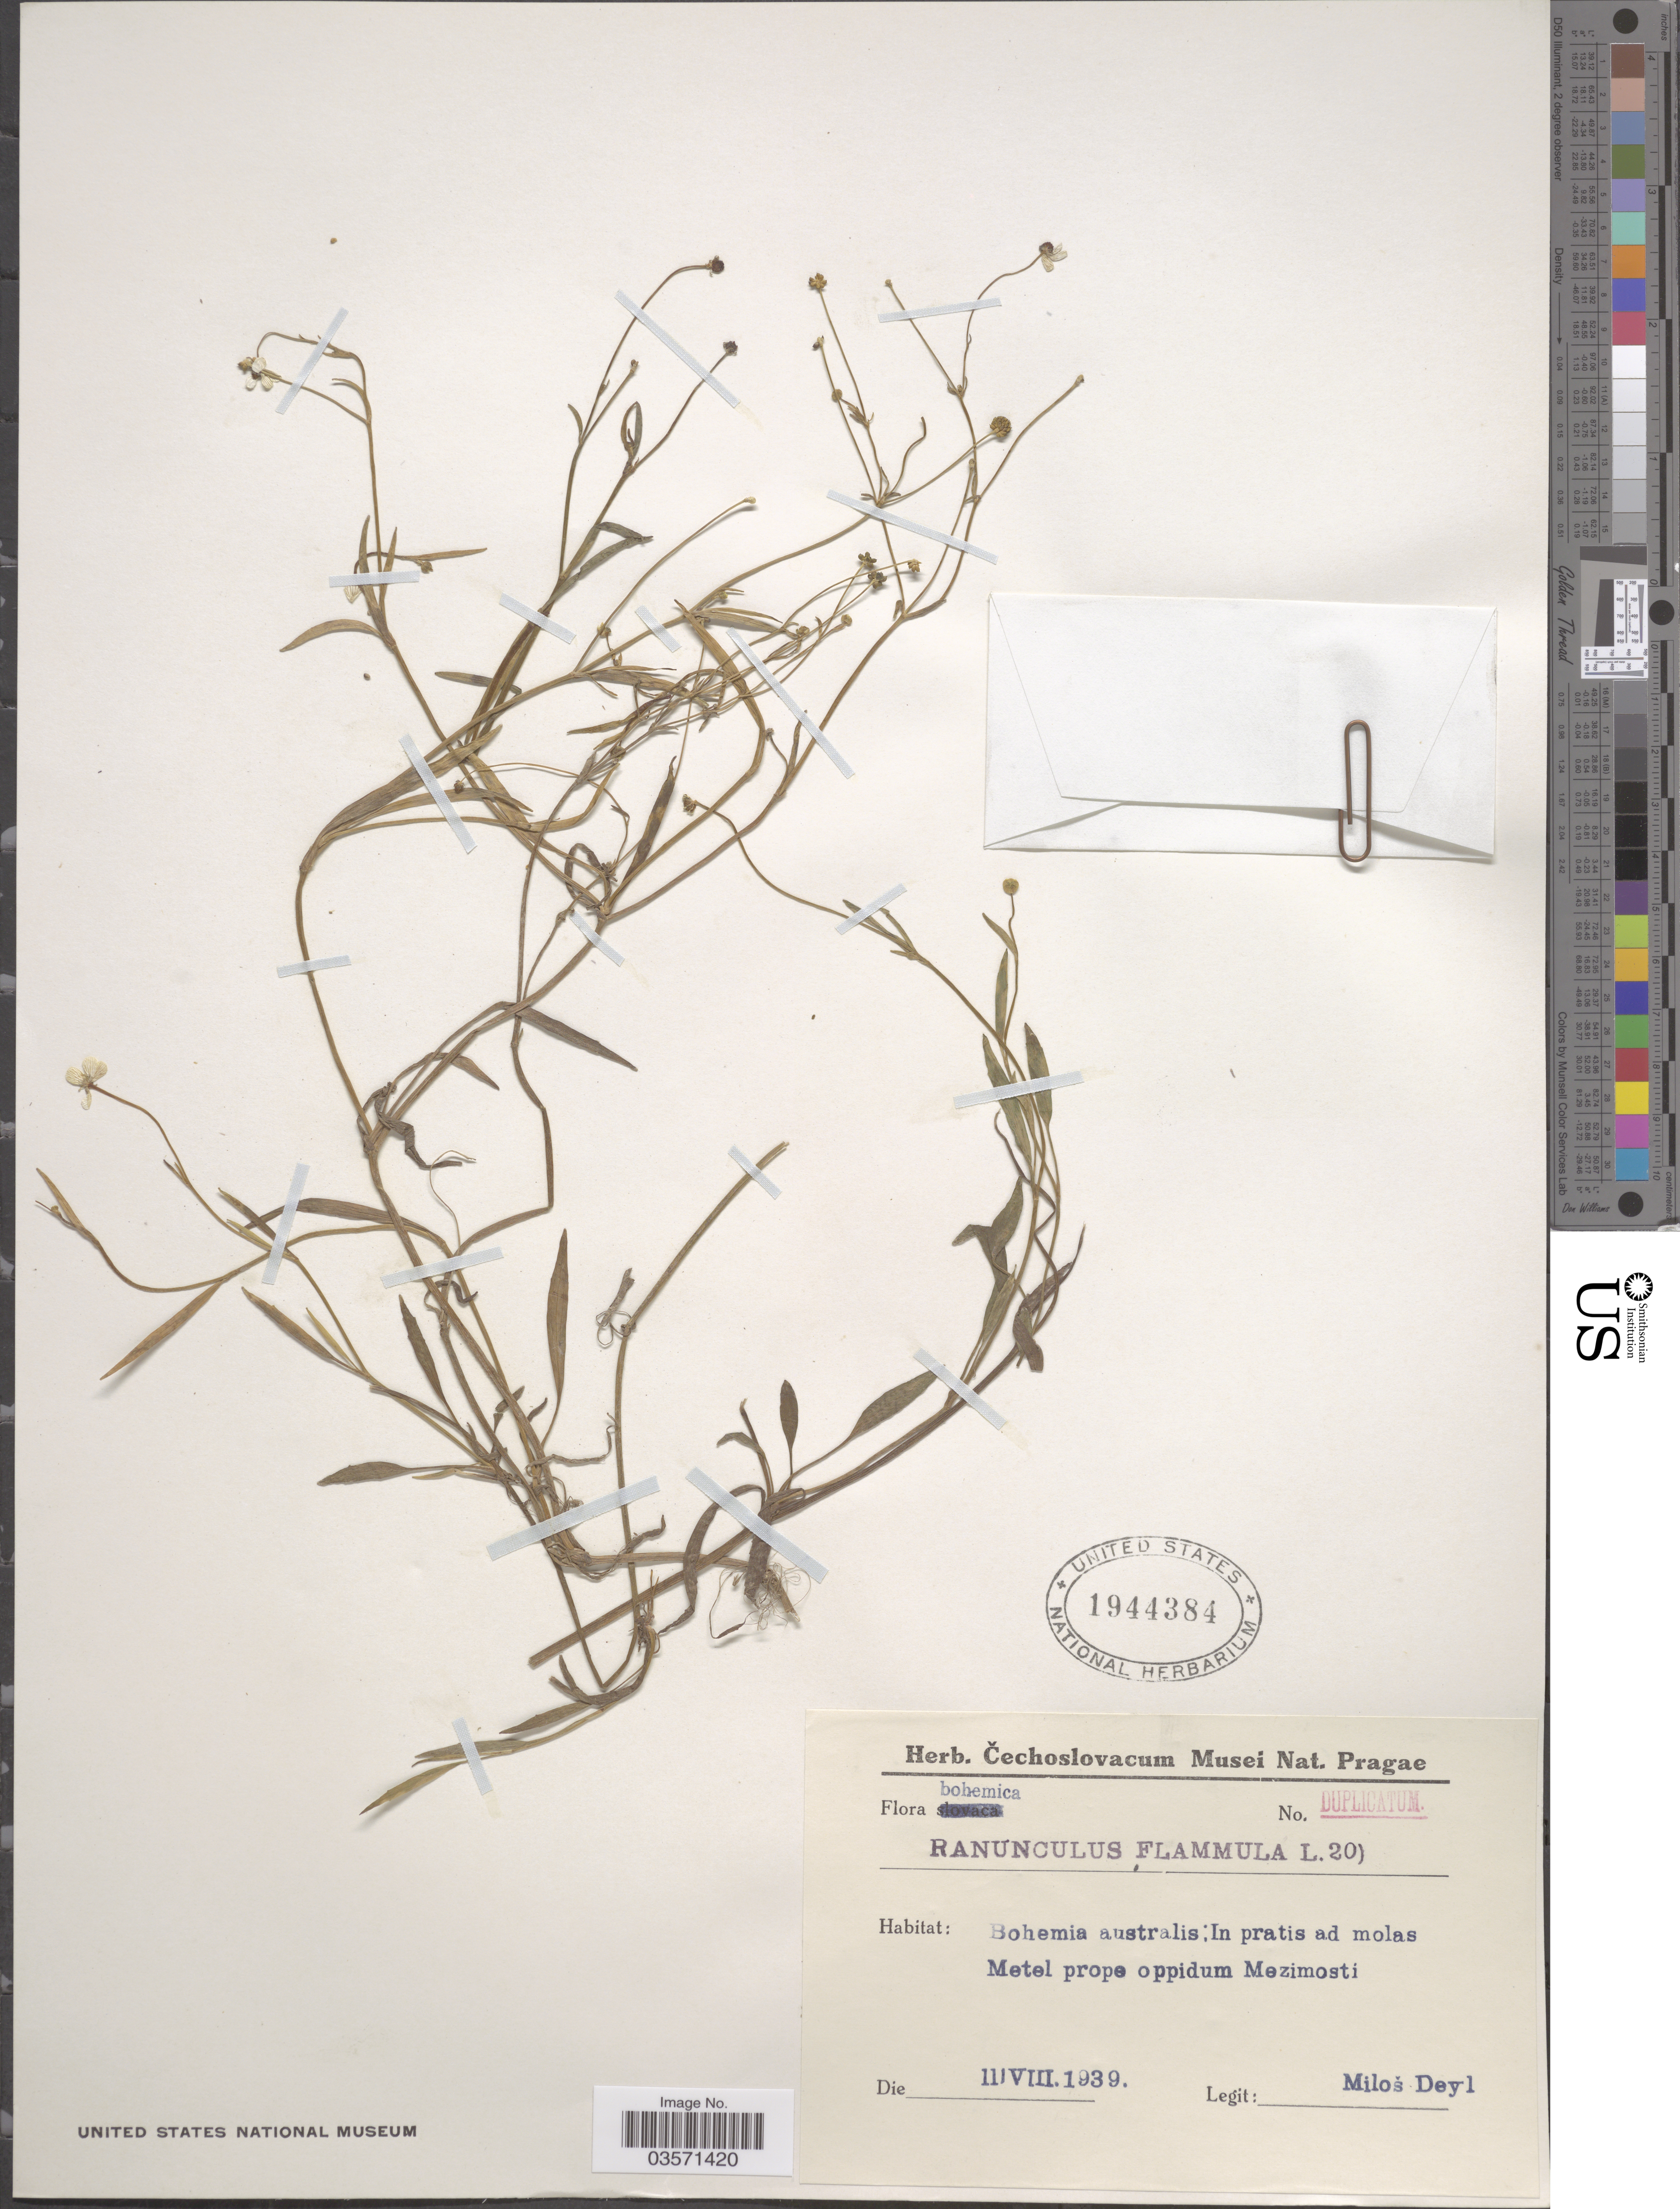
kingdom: Plantae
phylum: Tracheophyta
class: Magnoliopsida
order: Ranunculales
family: Ranunculaceae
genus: Ranunculus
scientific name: Ranunculus flammula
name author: L.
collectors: M. Deyl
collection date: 1939-08-11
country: Czechia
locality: Bohemia australis; In pratis ad molas Metel prope oppidum Mezimosti.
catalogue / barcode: US 1944384